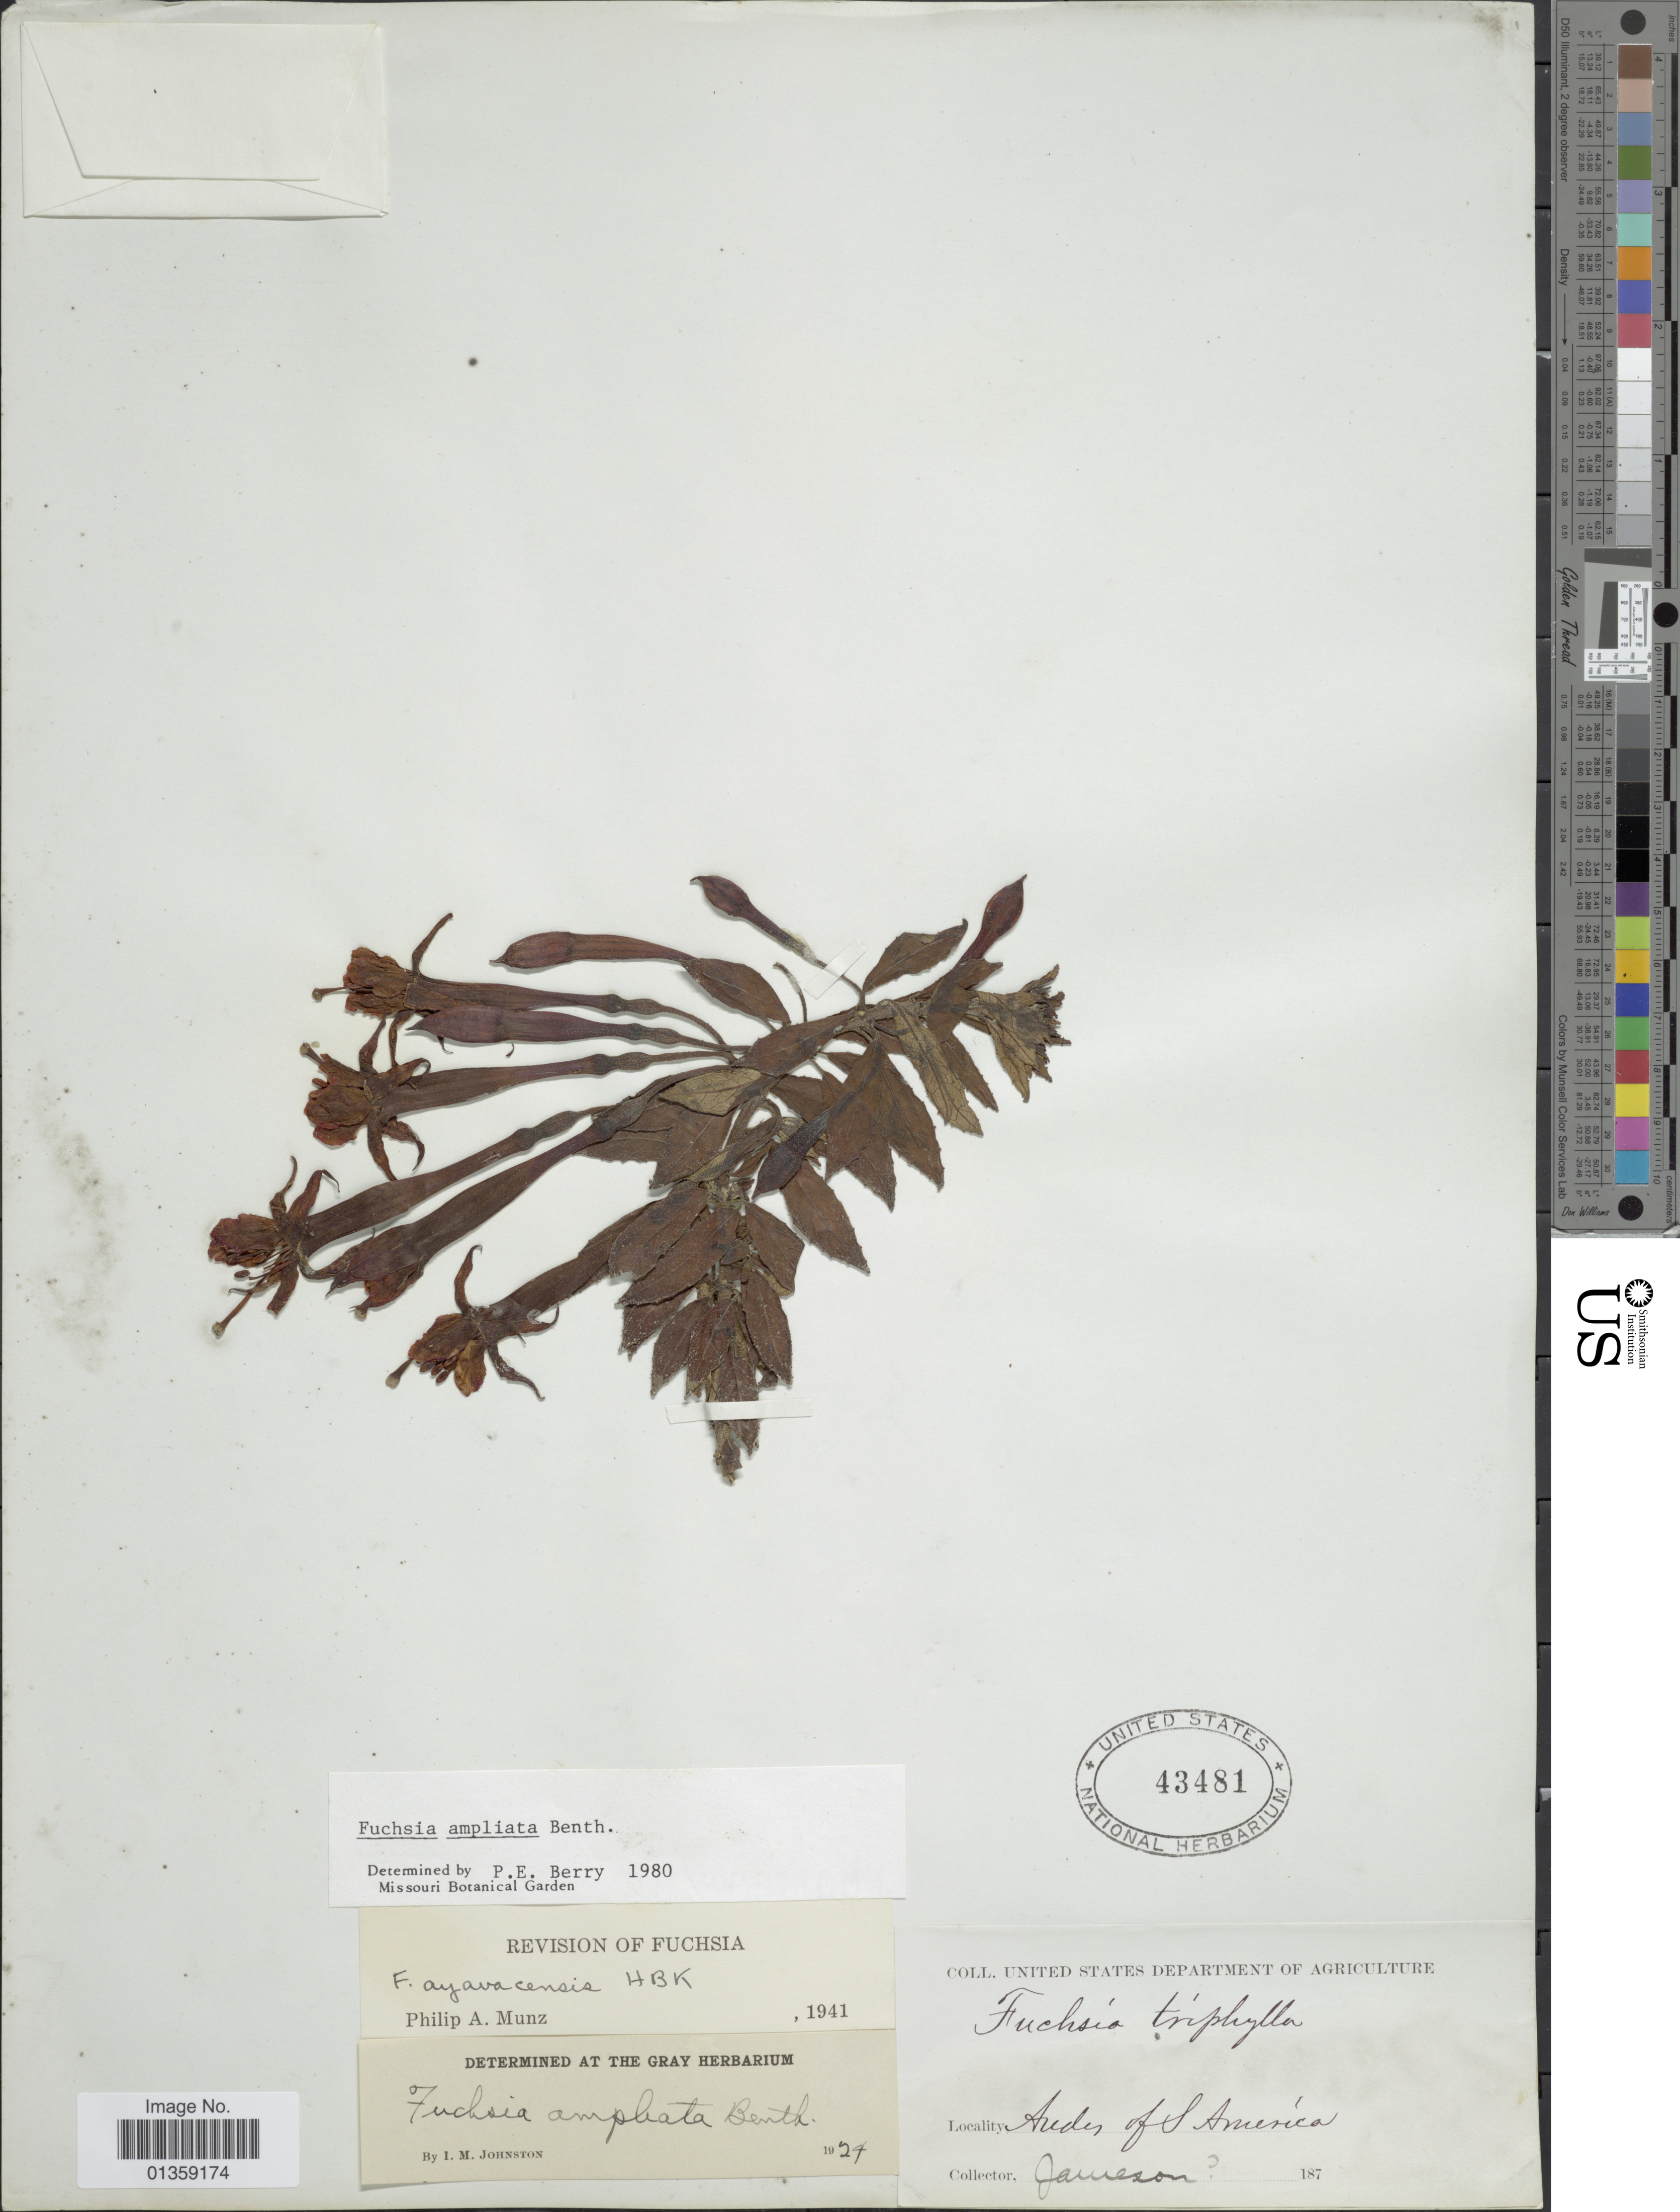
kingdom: Plantae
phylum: Tracheophyta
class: Magnoliopsida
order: Myrtales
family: Onagraceae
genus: Fuchsia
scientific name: Fuchsia ampliata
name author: Benth.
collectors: -- Jameson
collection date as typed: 187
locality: Andes of S America [interpreted]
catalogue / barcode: US 43481